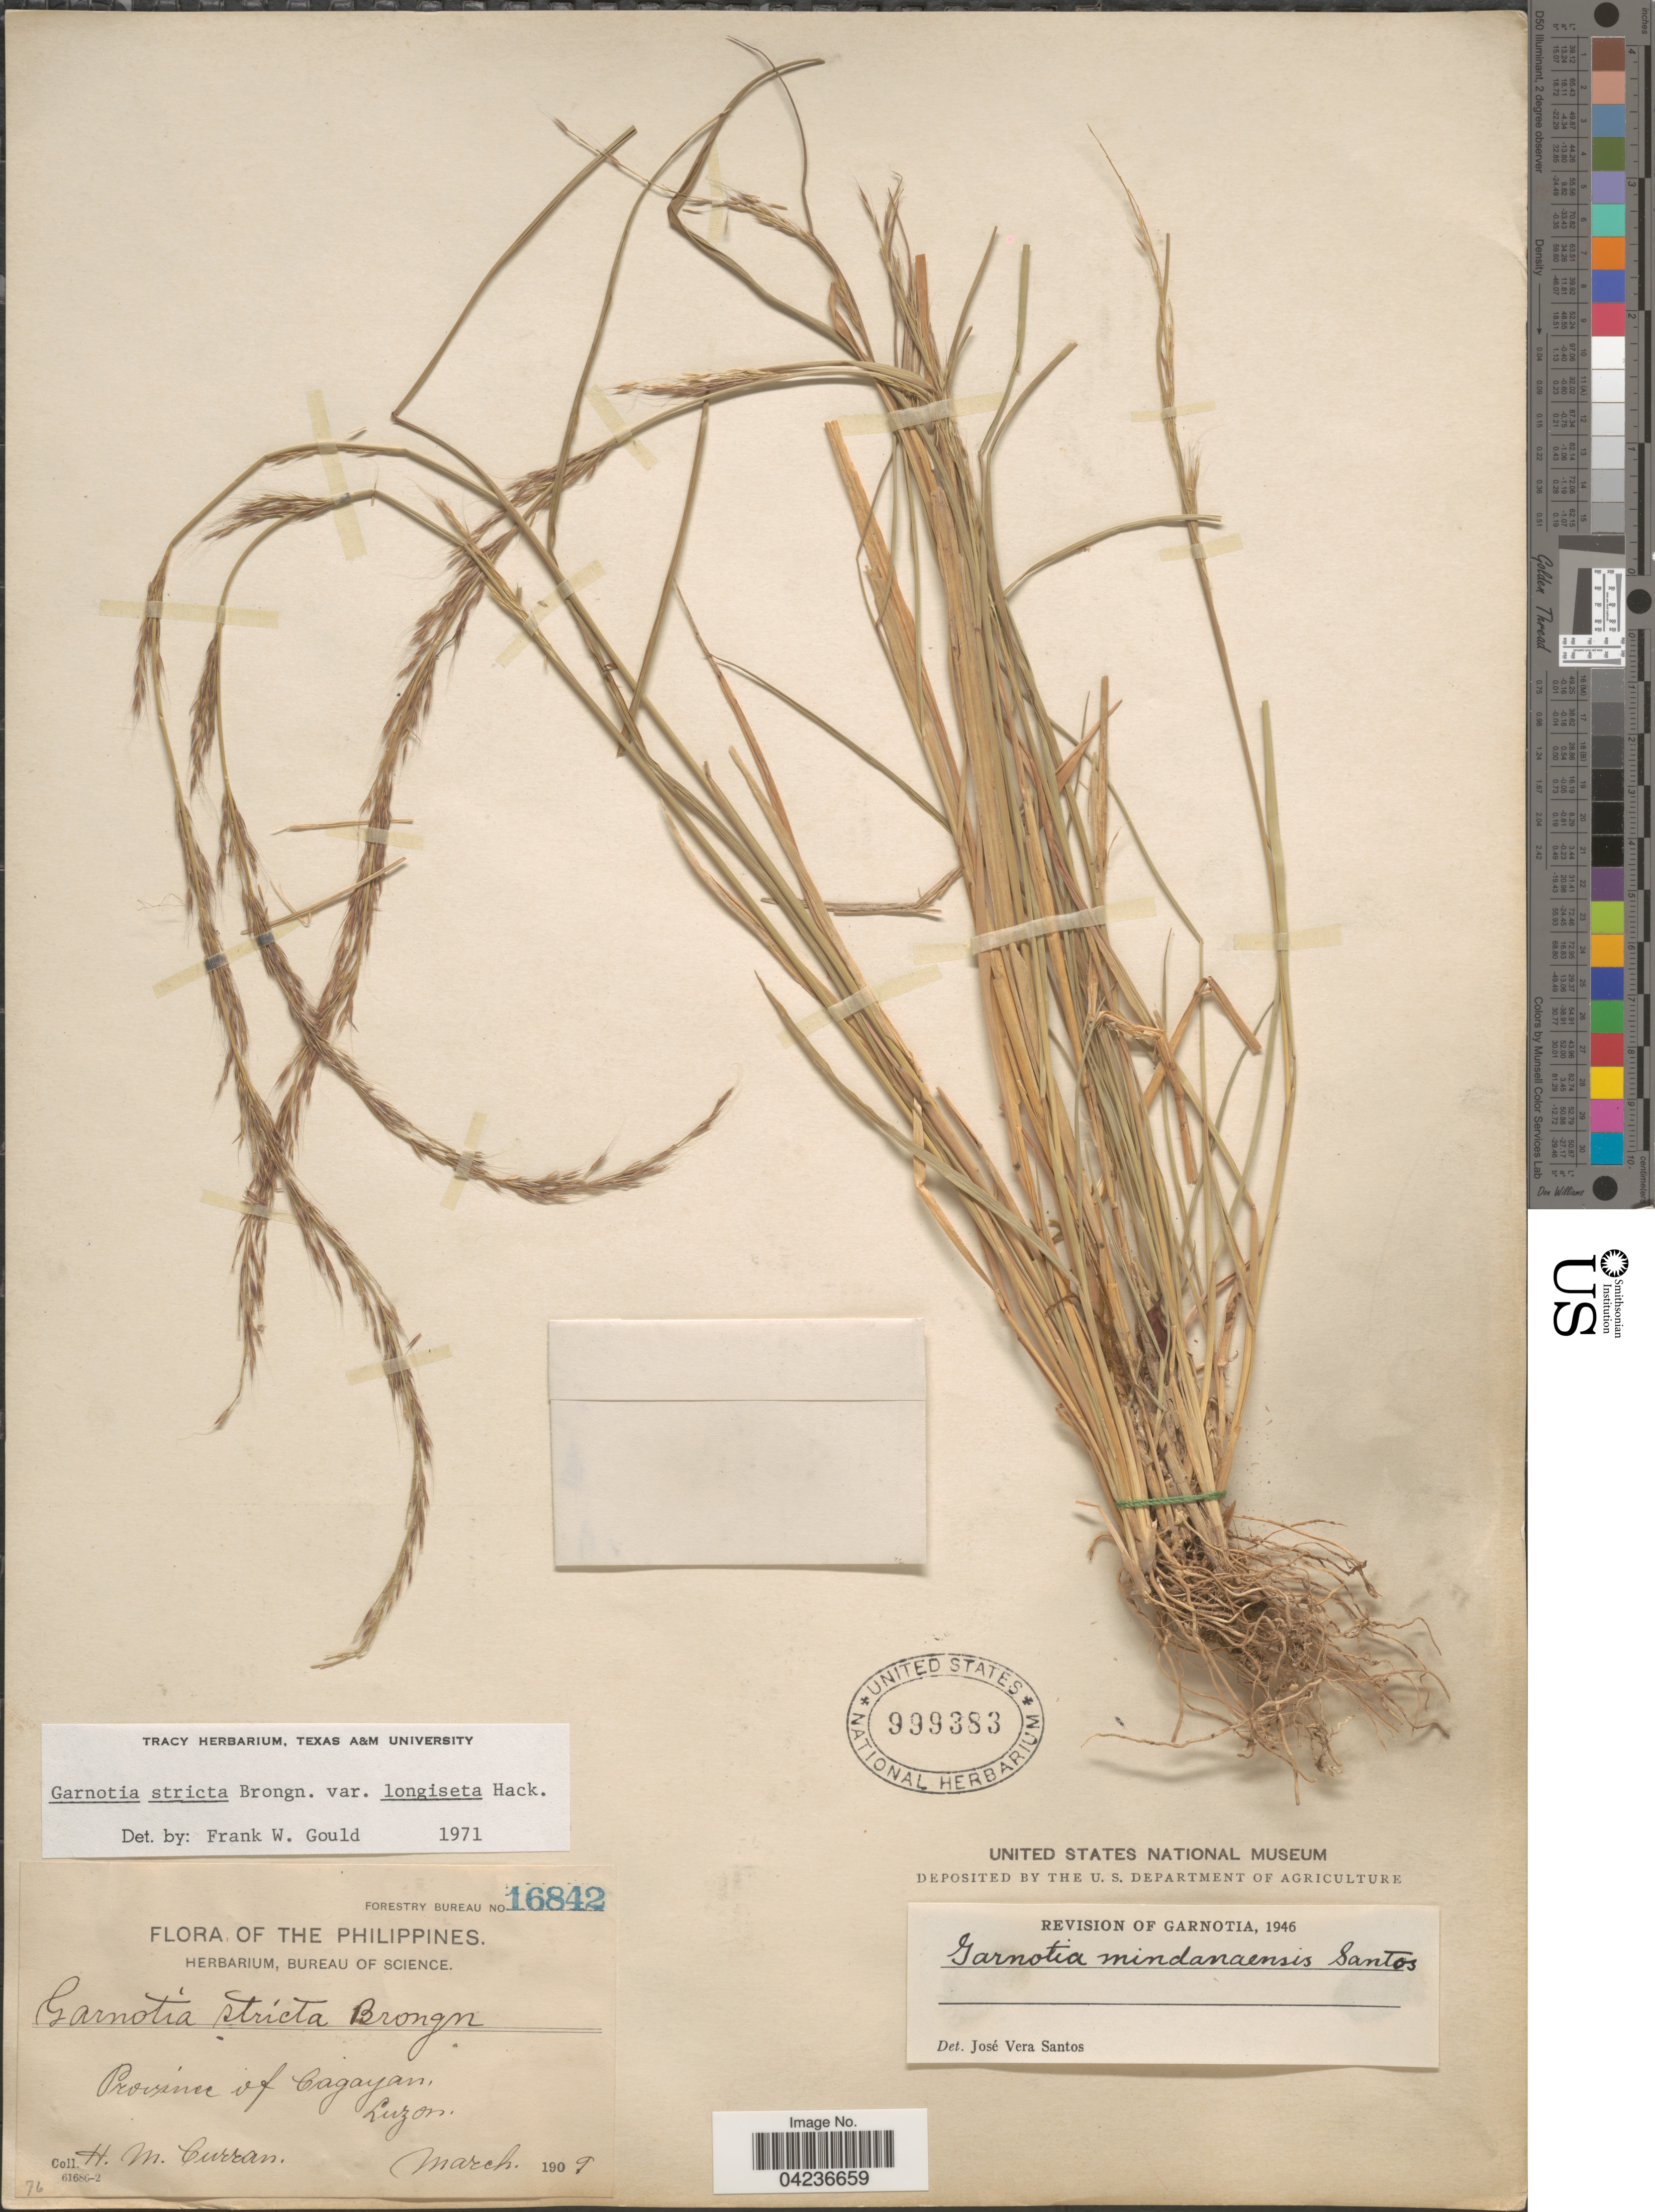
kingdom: Plantae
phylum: Tracheophyta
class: Liliopsida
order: Poales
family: Poaceae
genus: Garnotia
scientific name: Garnotia sp.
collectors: H. M. Curran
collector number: Forestry Bureau 16842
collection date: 1909-03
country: Philippines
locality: Province of Cagayan. Luzon.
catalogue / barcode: US 999383